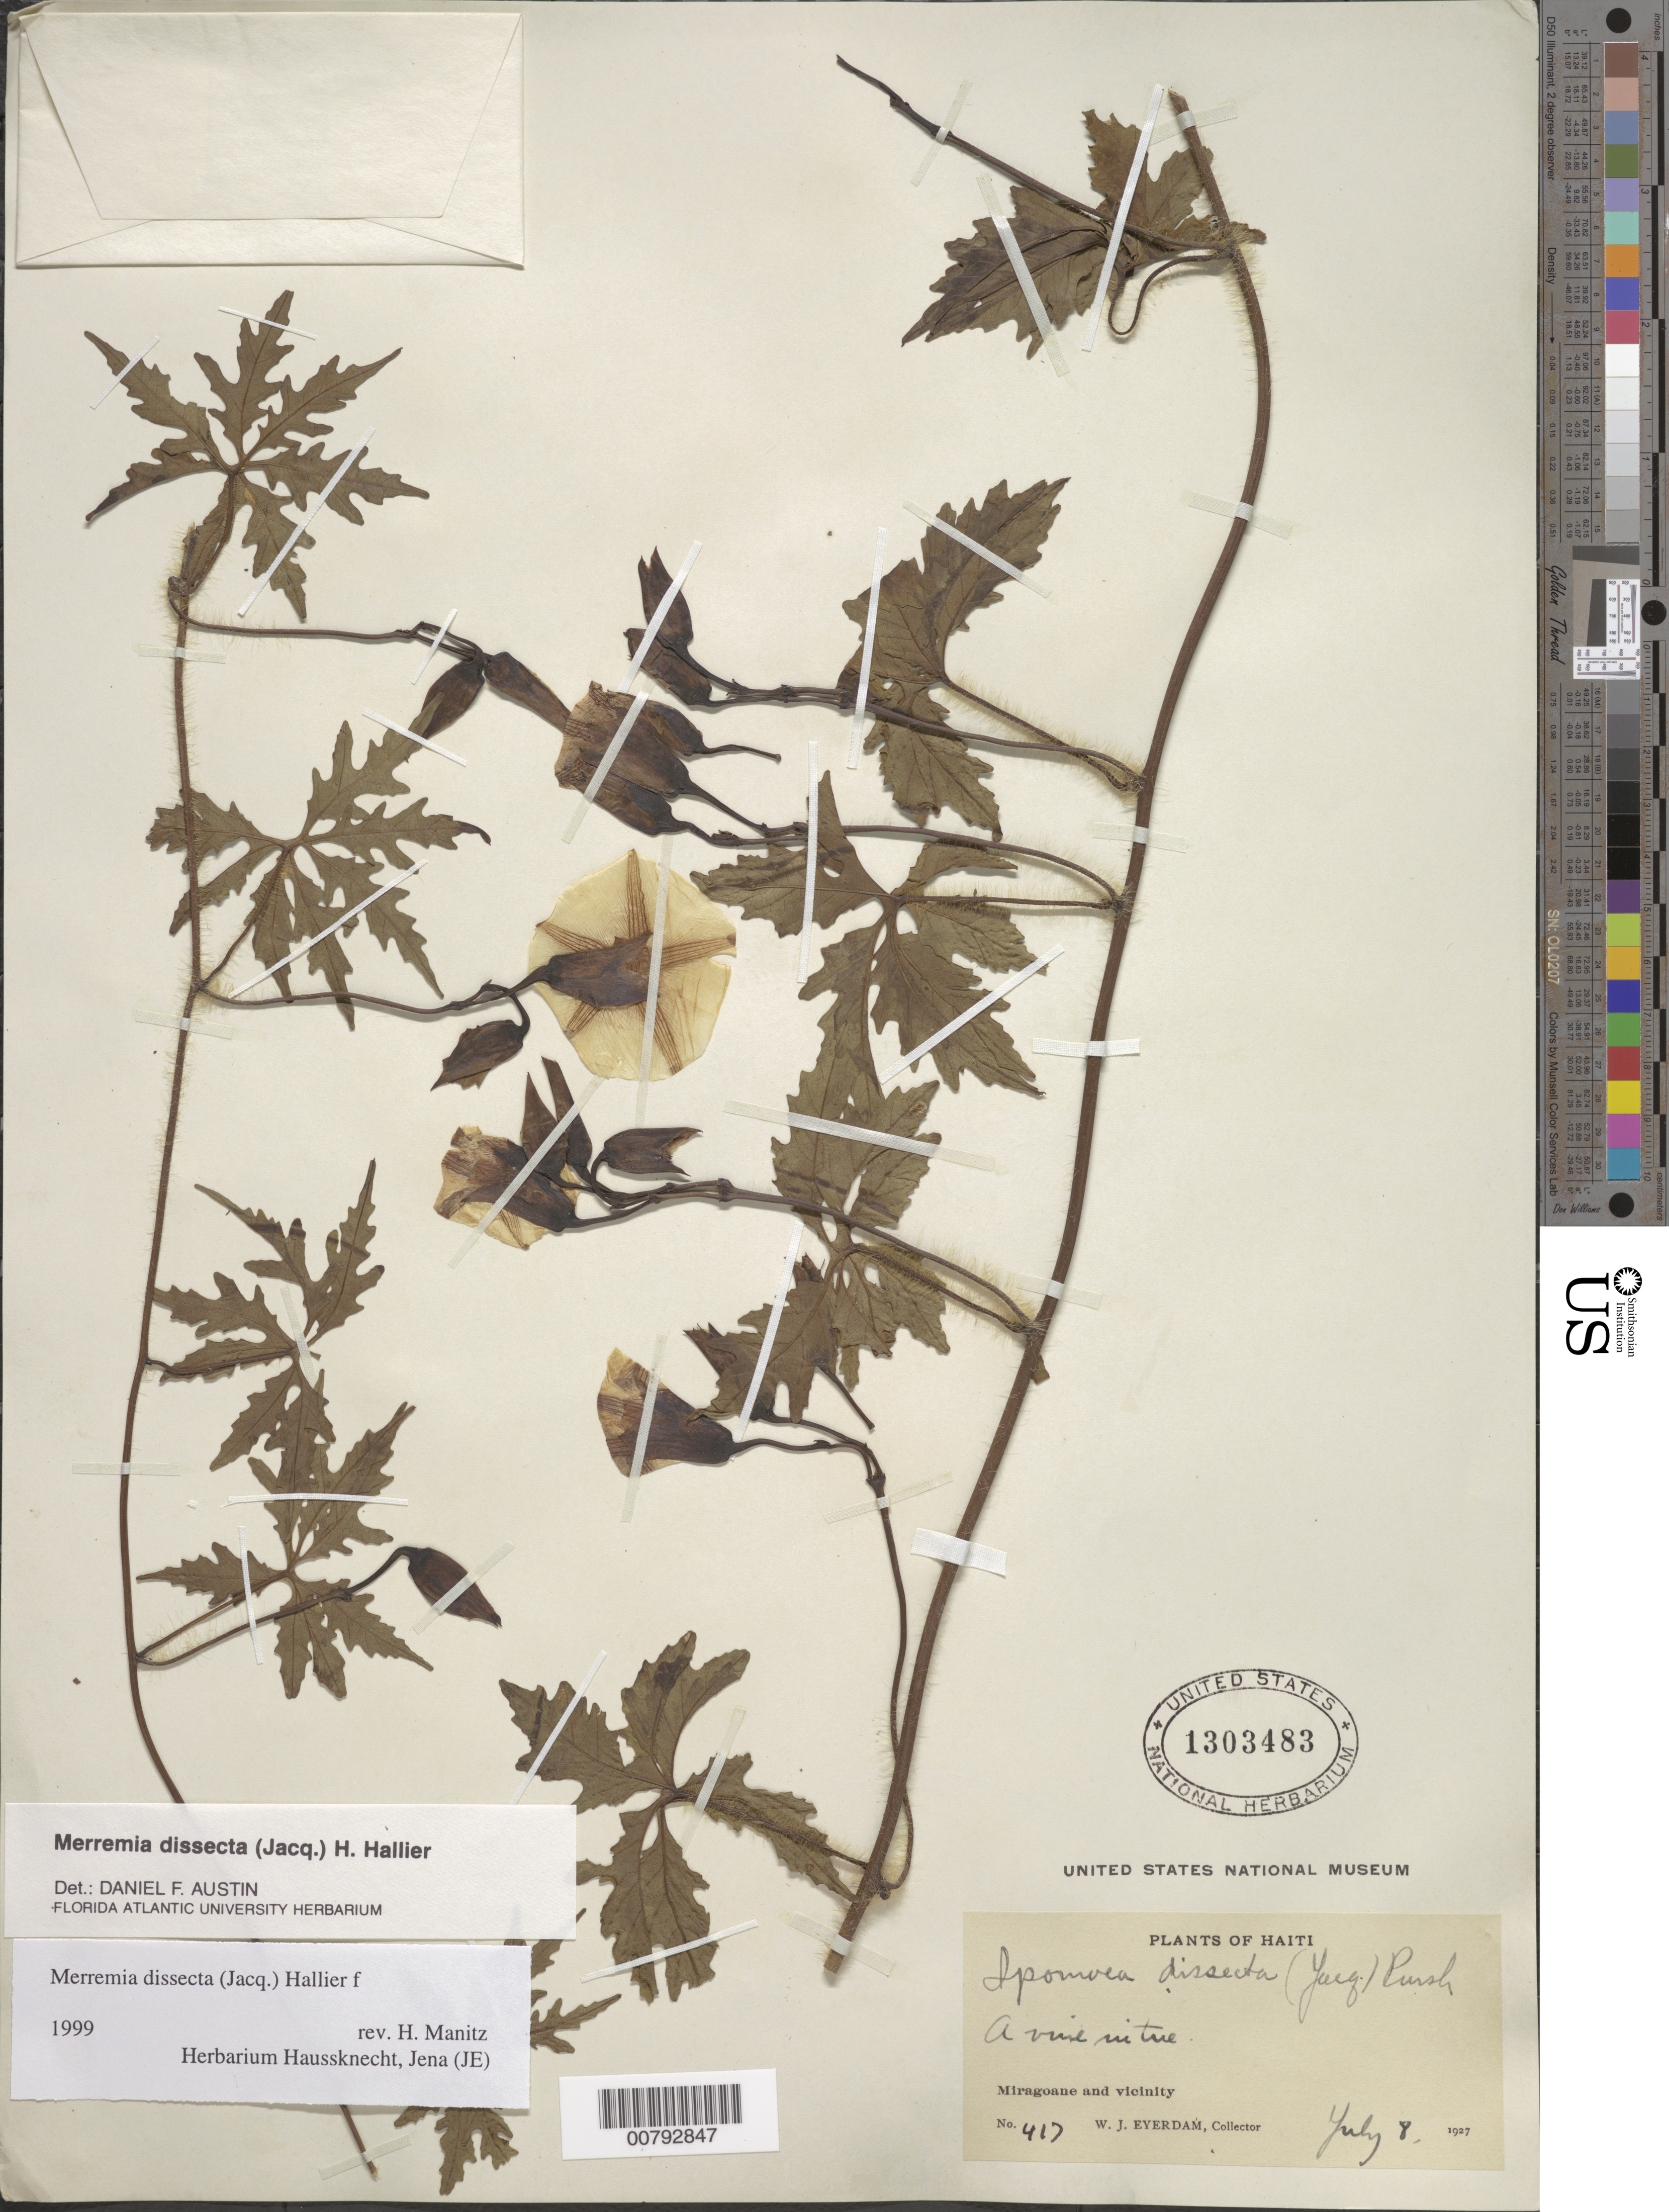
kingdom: Plantae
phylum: Tracheophyta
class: Magnoliopsida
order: Solanales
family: Convolvulaceae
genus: Distimake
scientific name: Distimake dissectus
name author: (Jacq.) A. R. Simões & Staples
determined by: Strong, Mark T., (BOT), Smithsonian Institution - National Museum of Natural History (UNITED STATES)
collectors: E. C. Leonard & G. M. Leonard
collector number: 14116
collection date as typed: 30 Mar 1929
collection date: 1929-03-30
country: Haiti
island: Hispaniola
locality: Vicinity of St. Louis du Nord, trail south east of town.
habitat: Border of trail.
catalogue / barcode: US 1452681